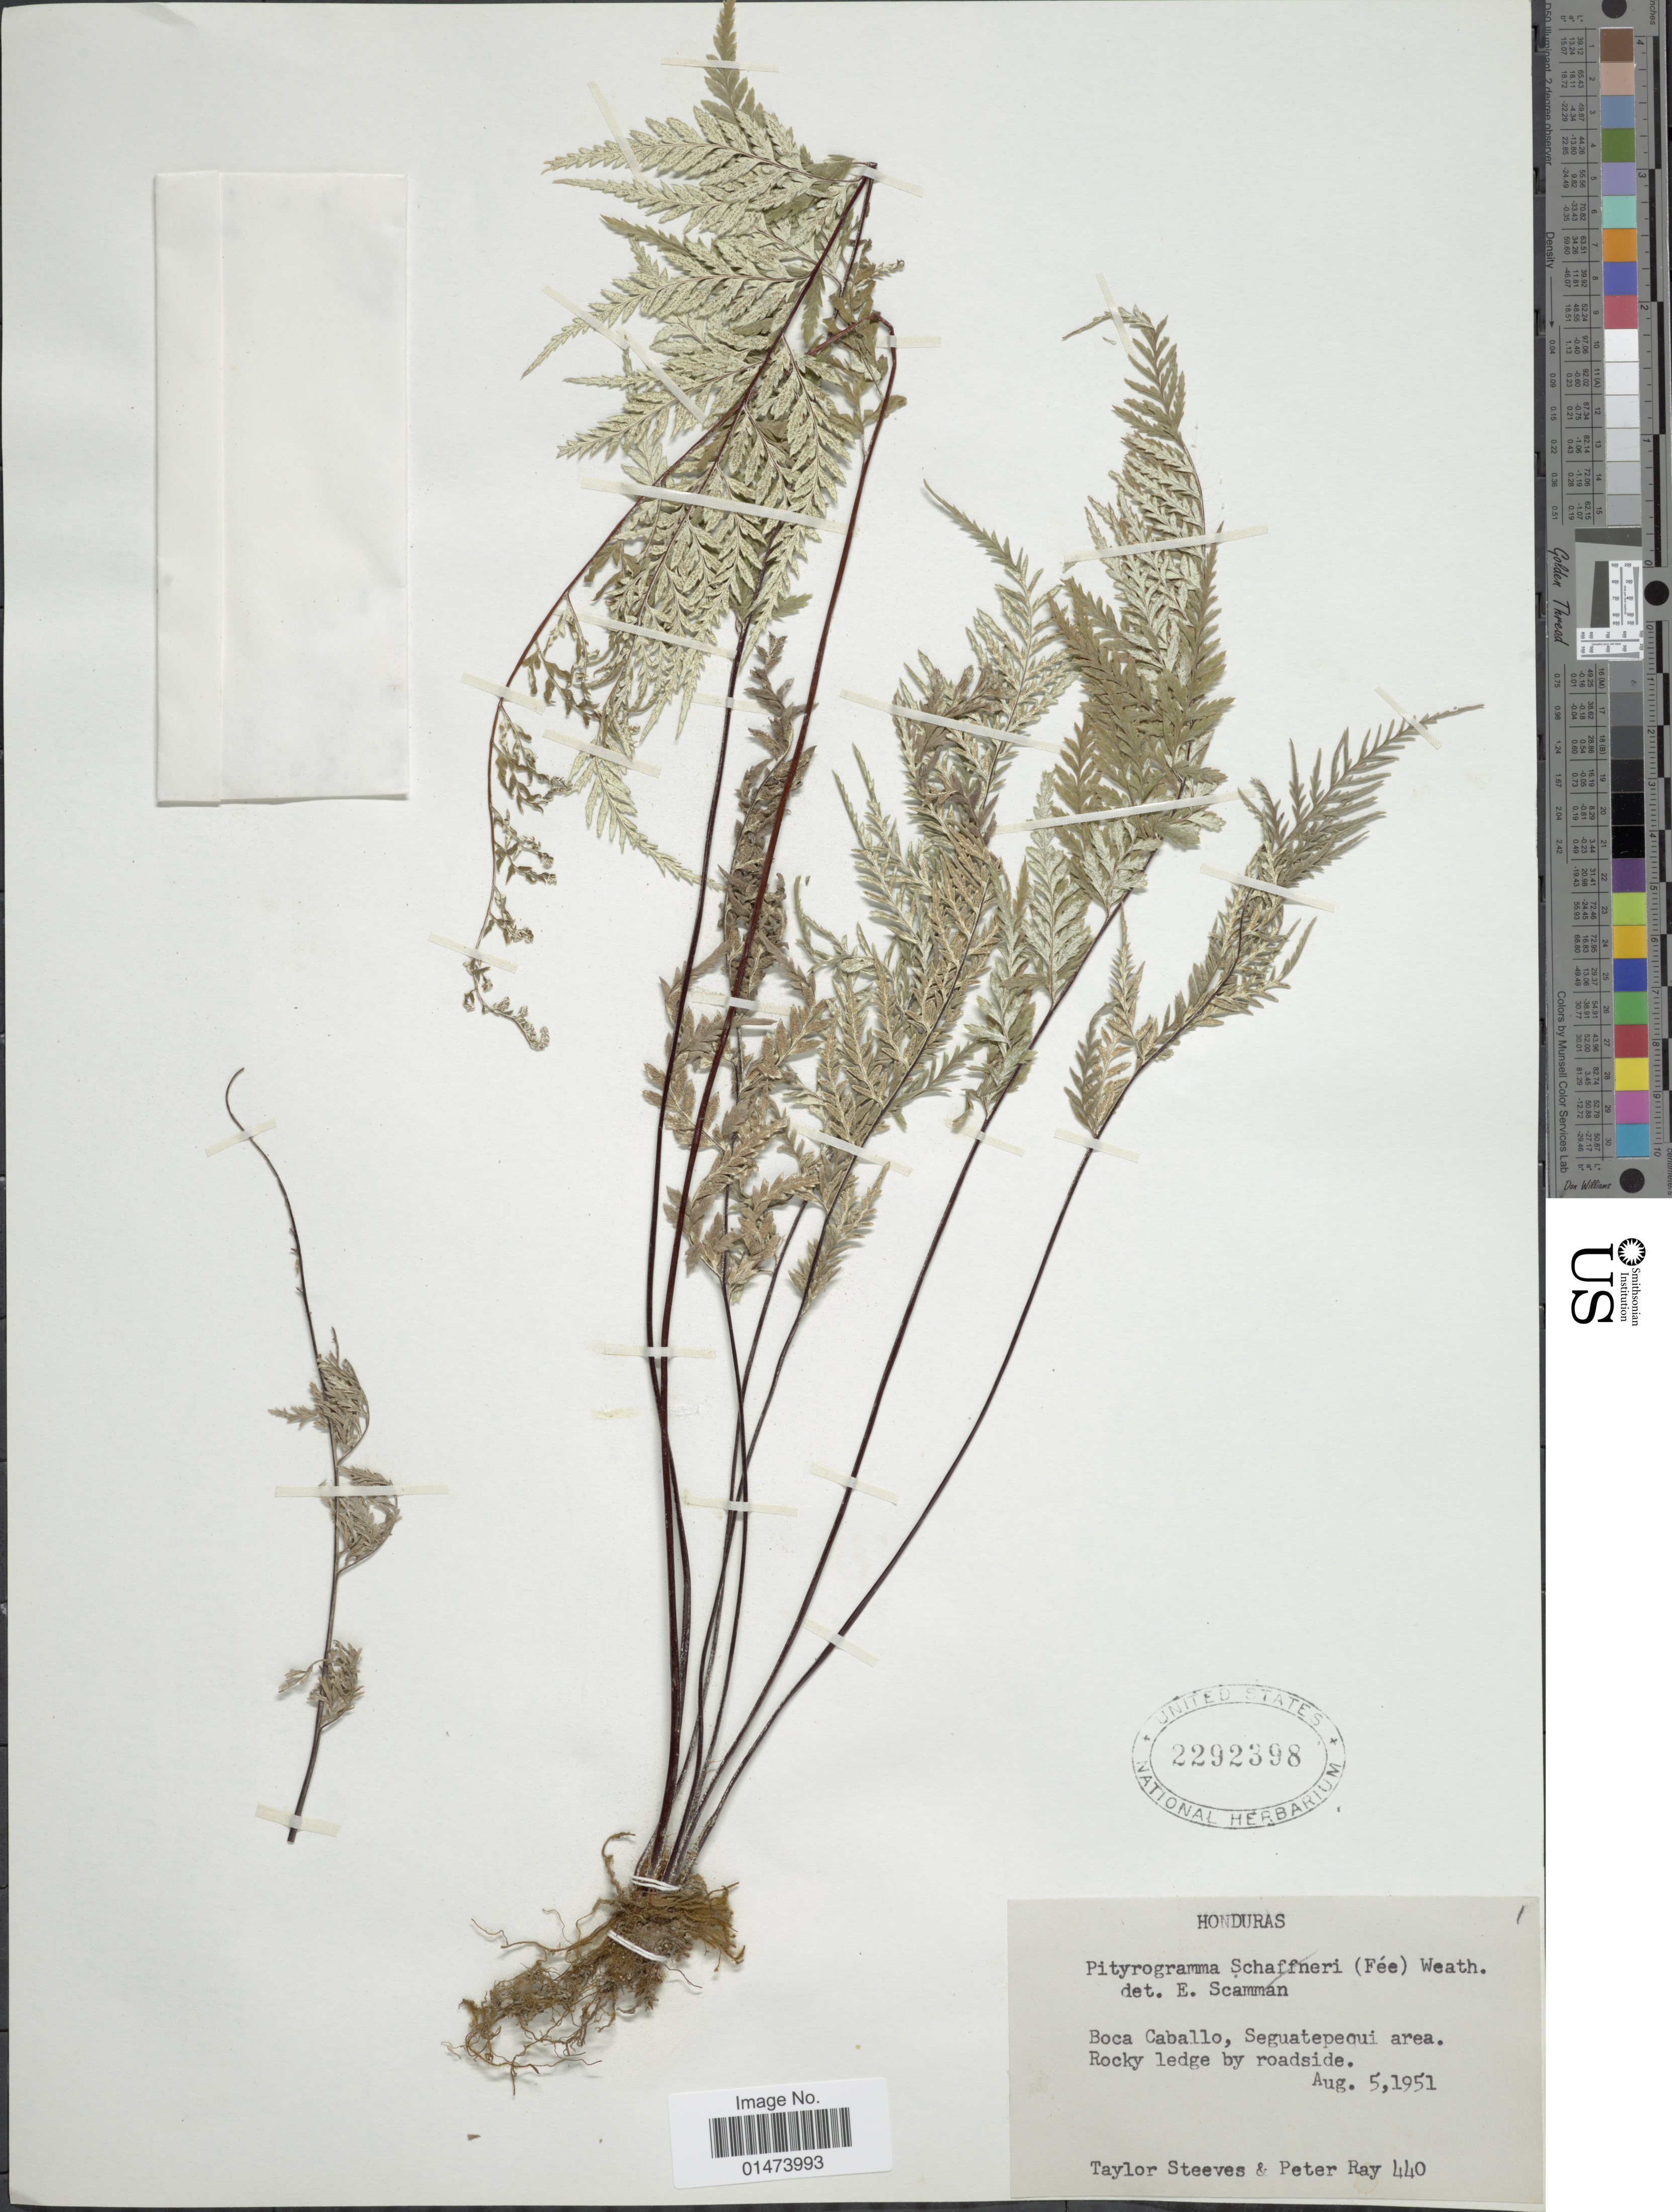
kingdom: Plantae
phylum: Tracheophyta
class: Polypodiopsida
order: Polypodiales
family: Pteridaceae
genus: Pityrogramma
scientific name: Pityrogramma calomelanos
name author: (L.) Link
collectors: T. Steeves & P. Ray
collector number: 440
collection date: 1951-08-05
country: Belize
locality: Boca Caballo, Seguatepequi area. Rocky ledge by roadside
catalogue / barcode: US 2292398